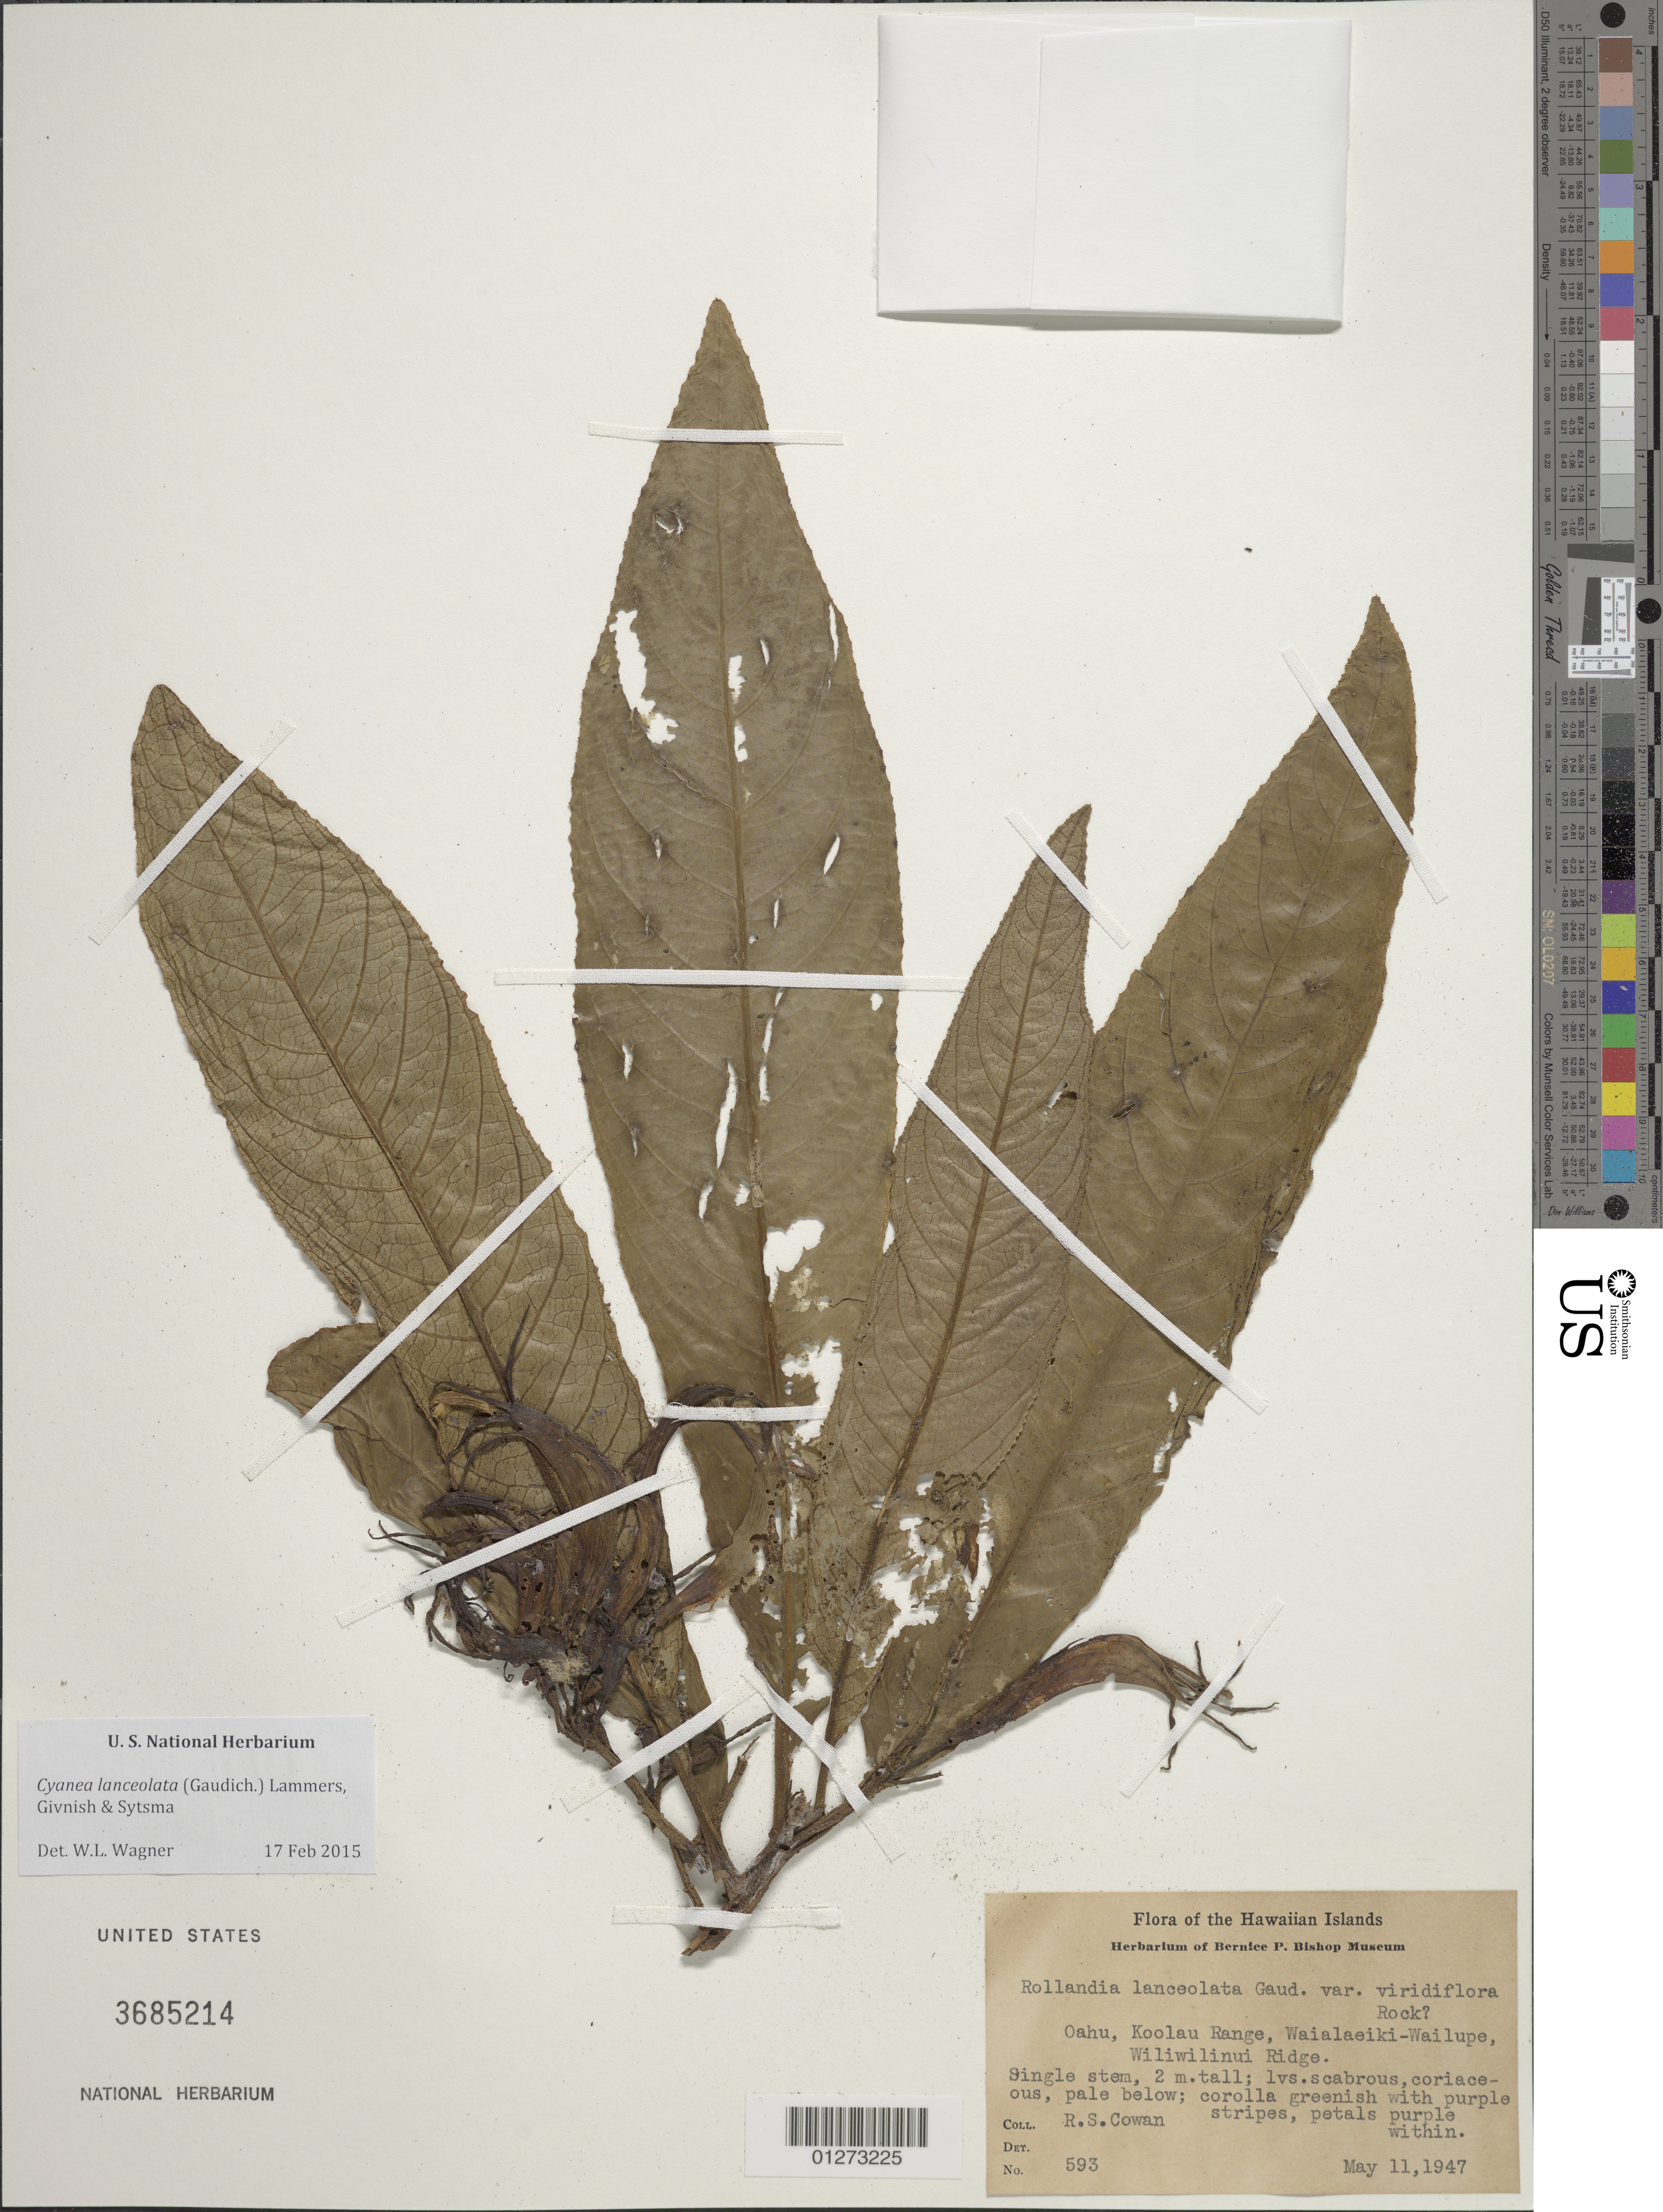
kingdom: Plantae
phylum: Tracheophyta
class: Magnoliopsida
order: Asterales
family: Campanulaceae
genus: Cyanea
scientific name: Cyanea lanceolata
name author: (Gaudich.) Lammers et al.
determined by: Wagner, W. L., (BOT), Smithsonian Institution - National Museum of Natural History (UNITED STATES)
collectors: R. S. Cowan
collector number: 593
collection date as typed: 11 May 1947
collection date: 1947-05-11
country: United States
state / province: Hawaii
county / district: Honolulu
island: Oahu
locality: Wiliwilinui Ridge, Waialae-Iki-Wailupe, Koolau Range.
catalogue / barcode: US 3685214